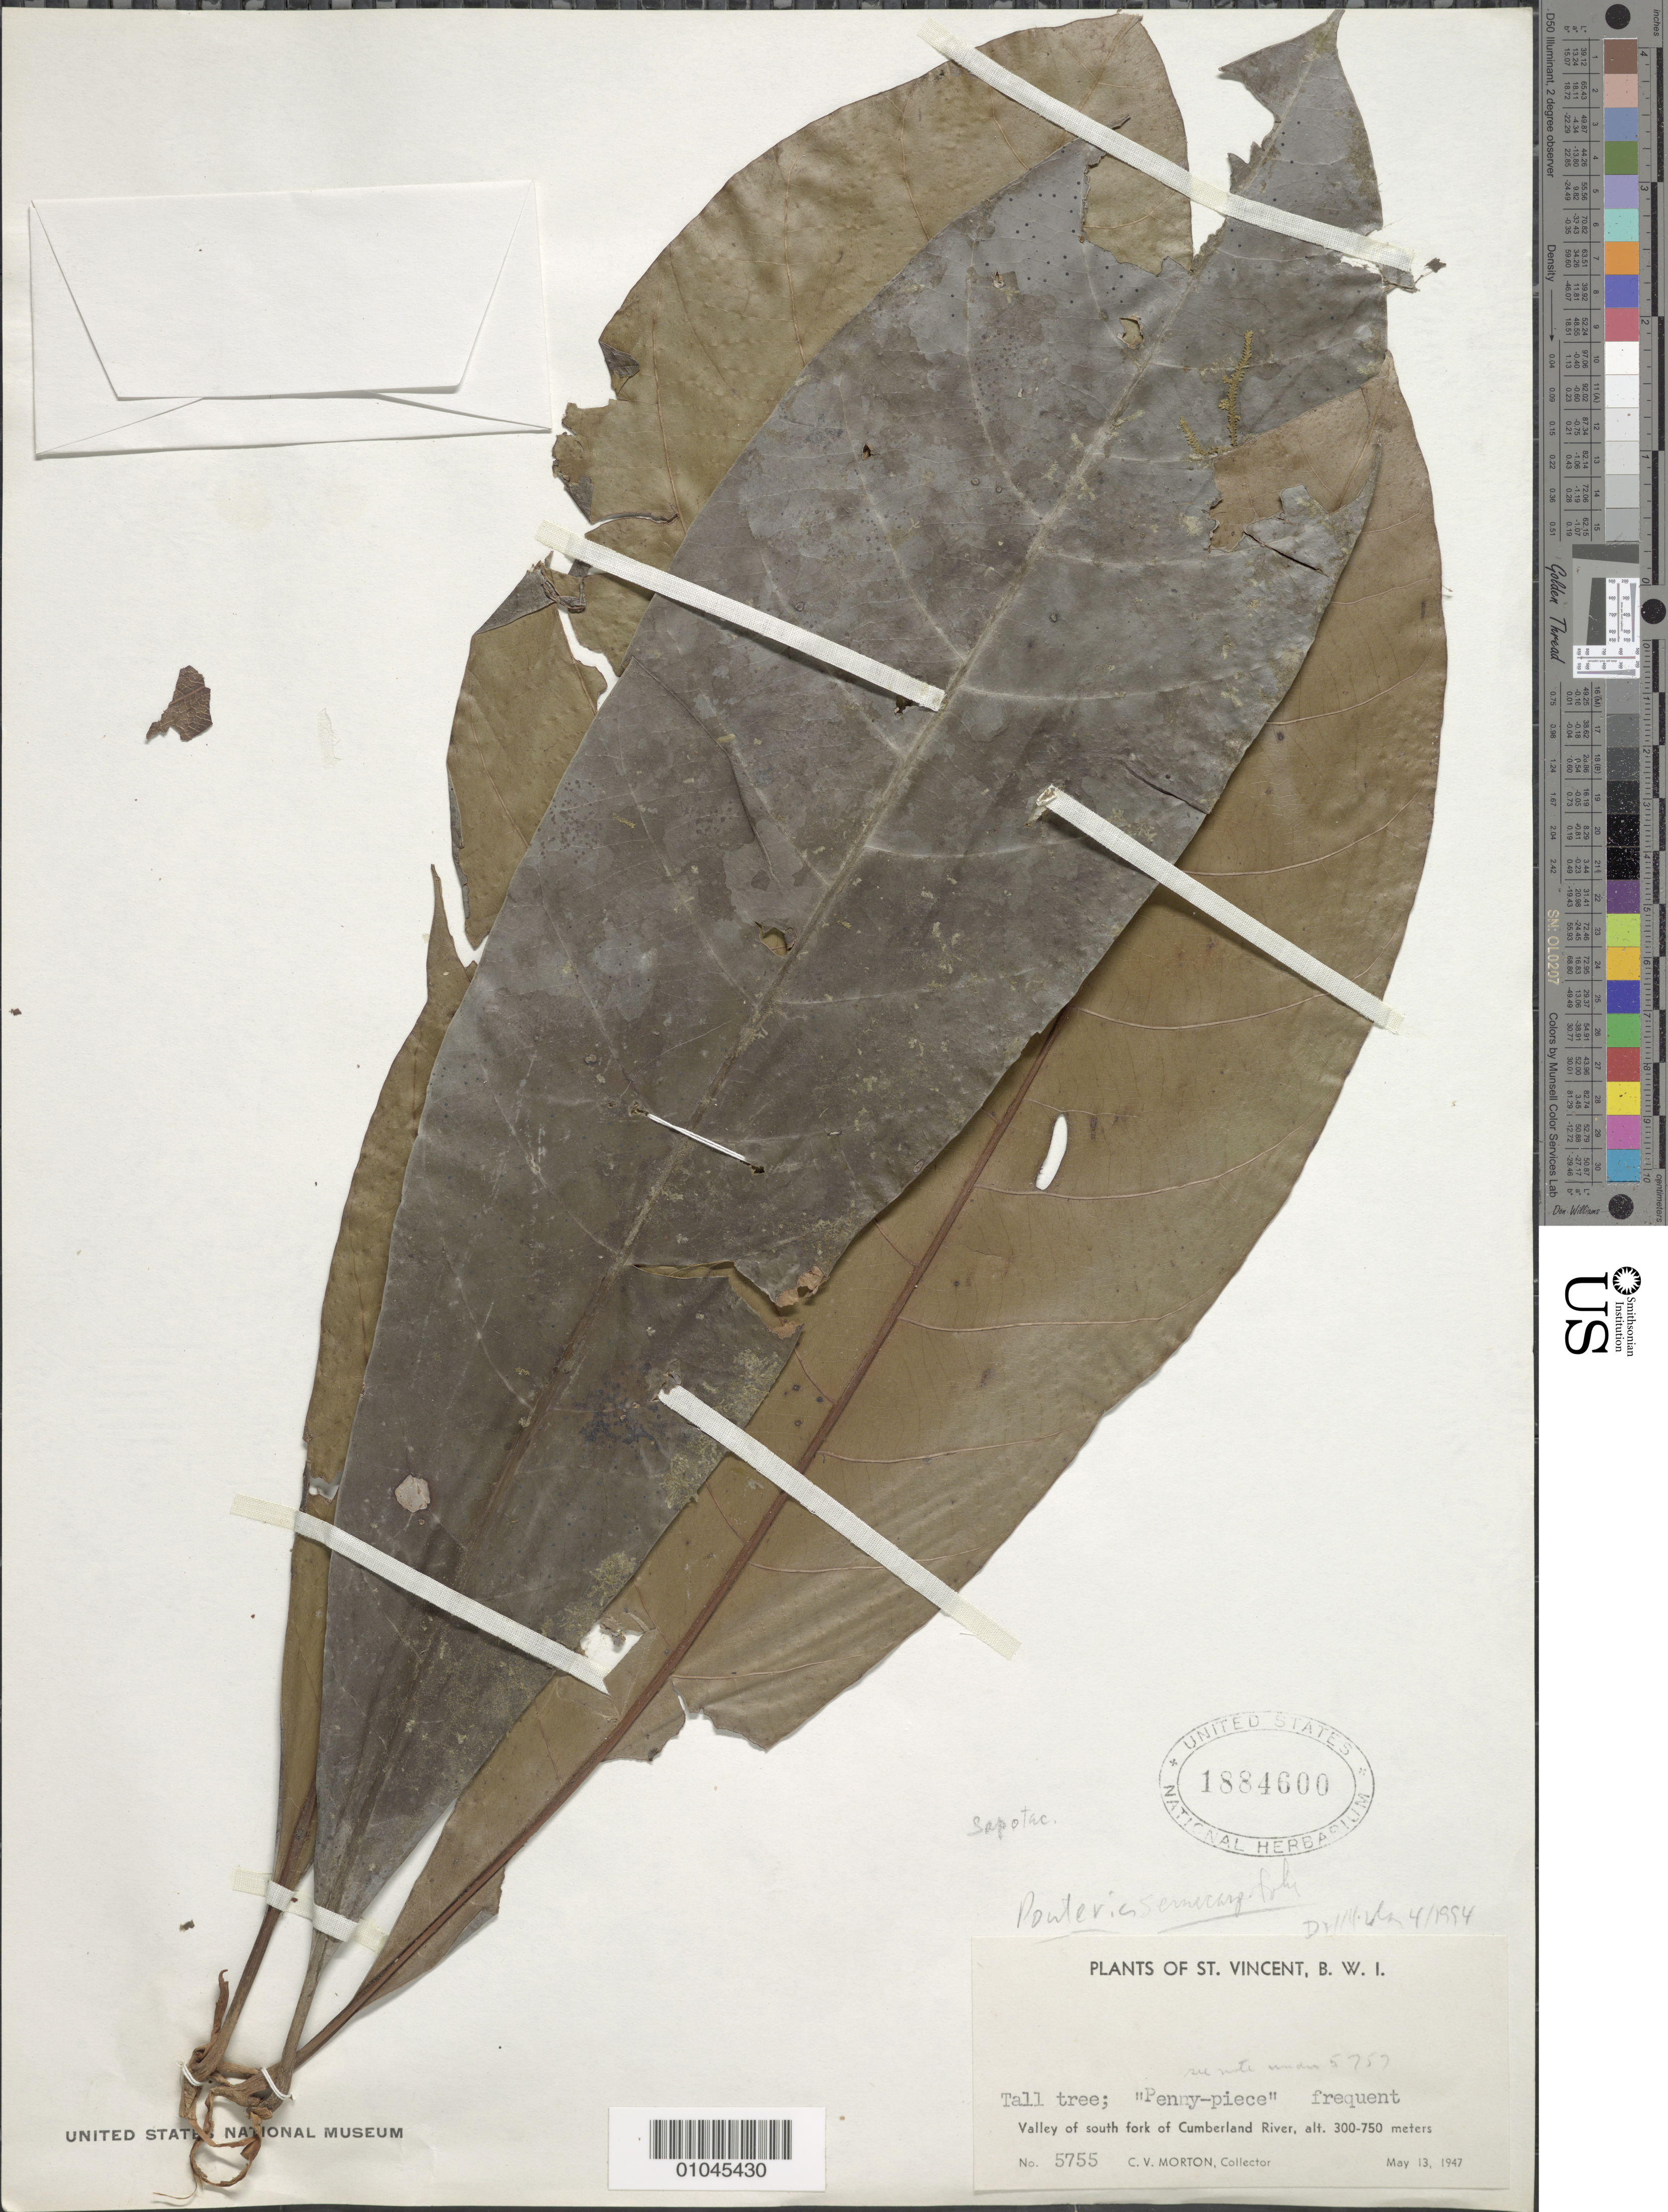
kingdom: Plantae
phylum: Tracheophyta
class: Magnoliopsida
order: Ericales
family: Sapotaceae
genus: Pouteria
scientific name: Pouteria semecarpifolia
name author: (Pierre ex Duss) Dubard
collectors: C. V. Morton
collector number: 5755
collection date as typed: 13 May 1947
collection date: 1947-05-13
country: St. Vincent - Grenadines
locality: Valley of south fork of Cumberland River,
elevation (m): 300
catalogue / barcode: US 1884600